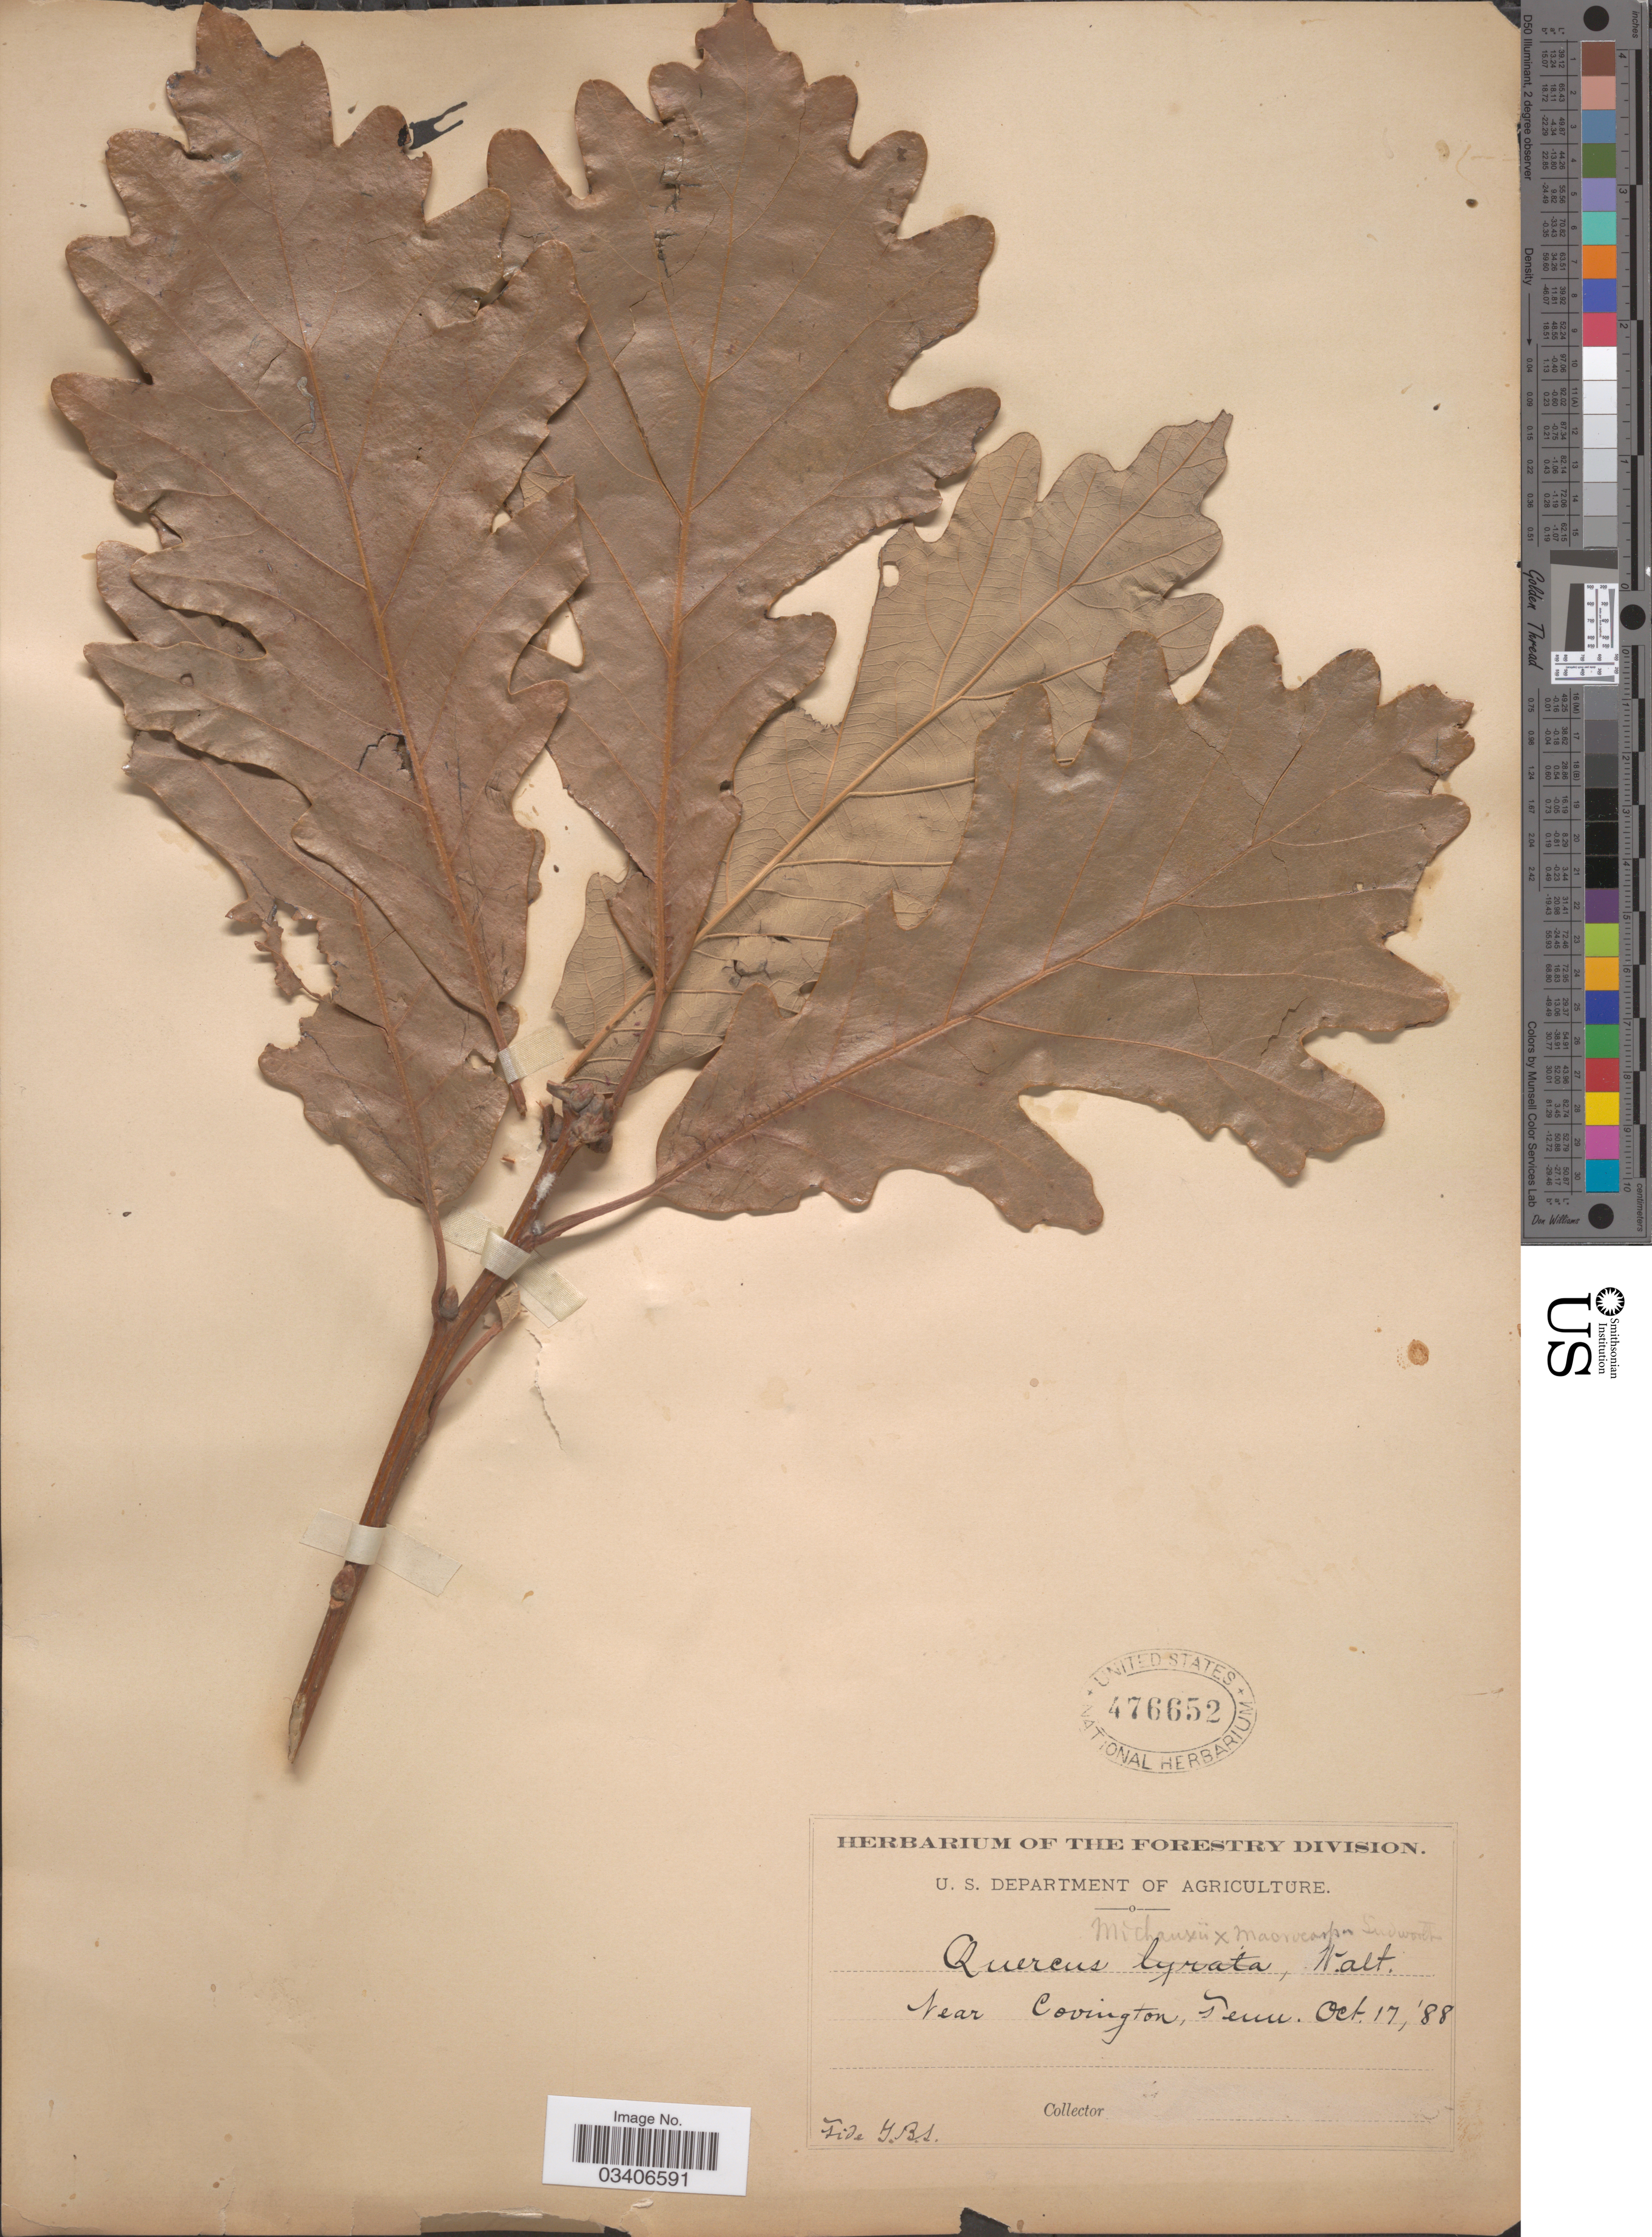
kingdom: Plantae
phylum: Tracheophyta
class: Magnoliopsida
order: Fagales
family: Fagaceae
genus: Quercus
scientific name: Quercus x byarsii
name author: Sudw. ex Trel.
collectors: Ex herb. of the Forestry Division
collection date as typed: Transcribed d/m/y: 17/10/88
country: United States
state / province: Tennessee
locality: Near Covington.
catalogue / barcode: US 476652